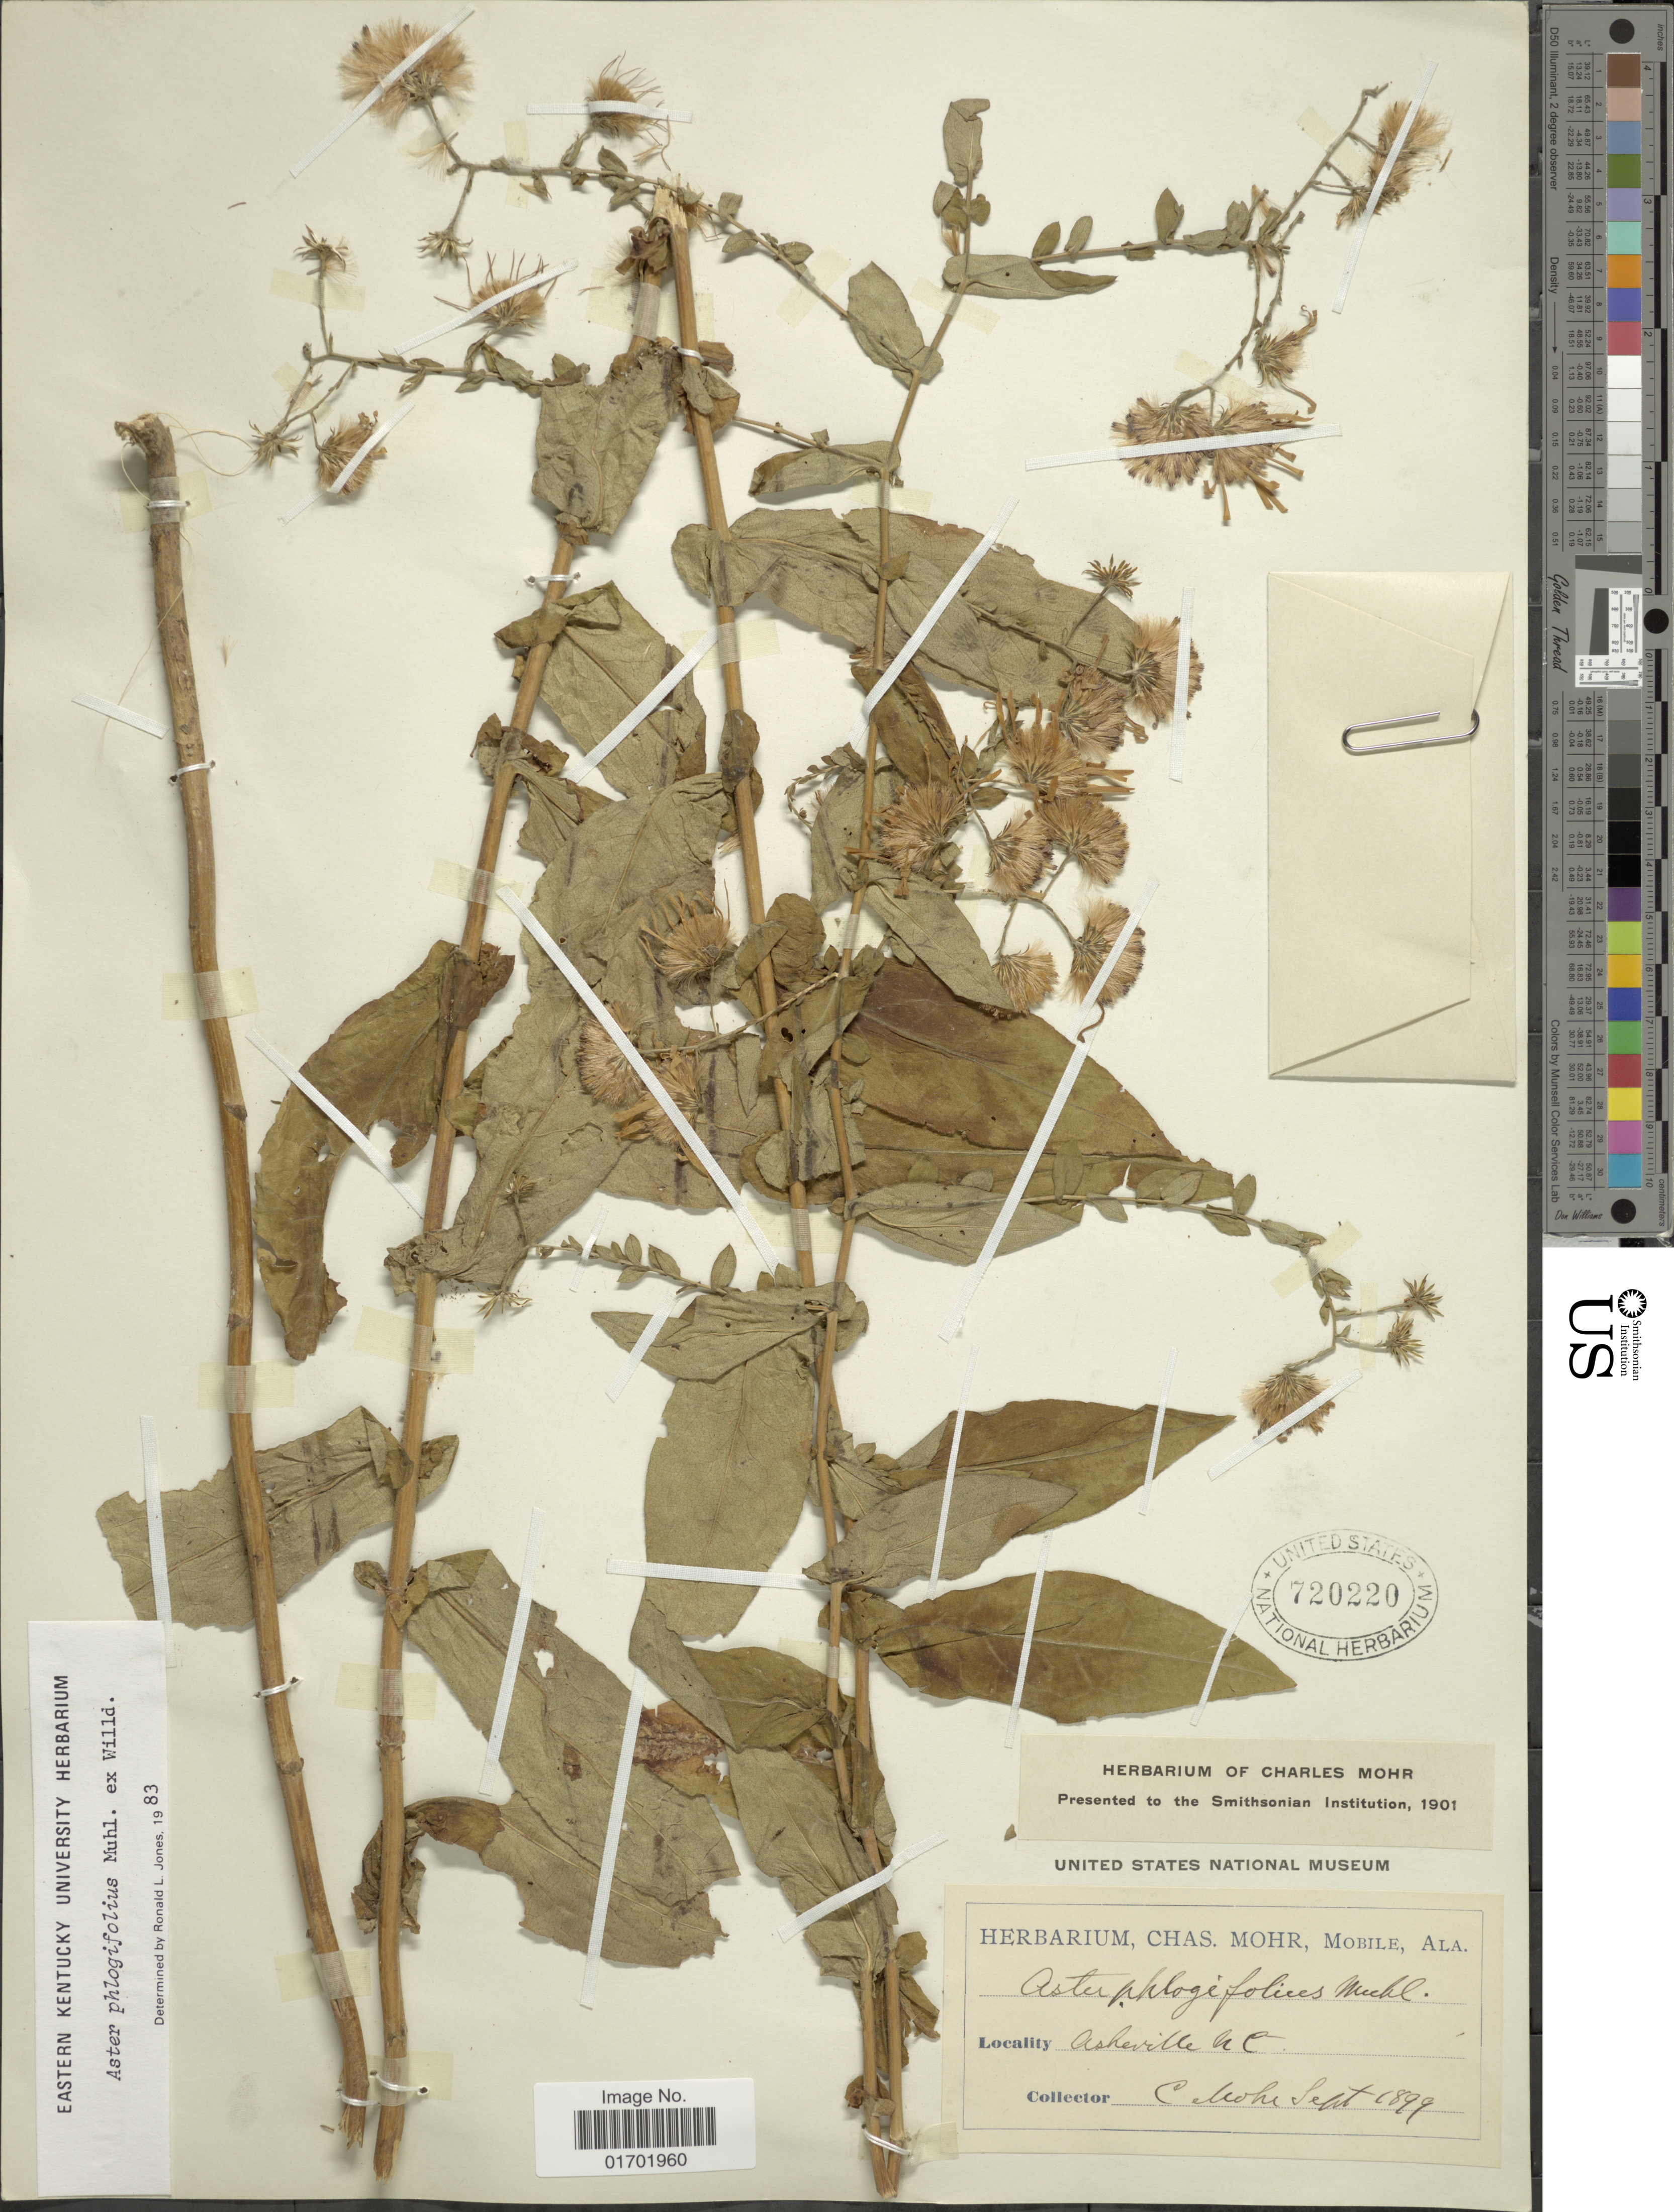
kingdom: Plantae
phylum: Tracheophyta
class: Magnoliopsida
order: Asterales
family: Asteraceae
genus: Symphyotrichum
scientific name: Symphyotrichum phlogifolium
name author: (Muhl. ex Willd.) G.L. Nesom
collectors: Mohr, C. T. (herbarium)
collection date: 1899-09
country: United States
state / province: North Carolina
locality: Asheville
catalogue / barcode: US 720220